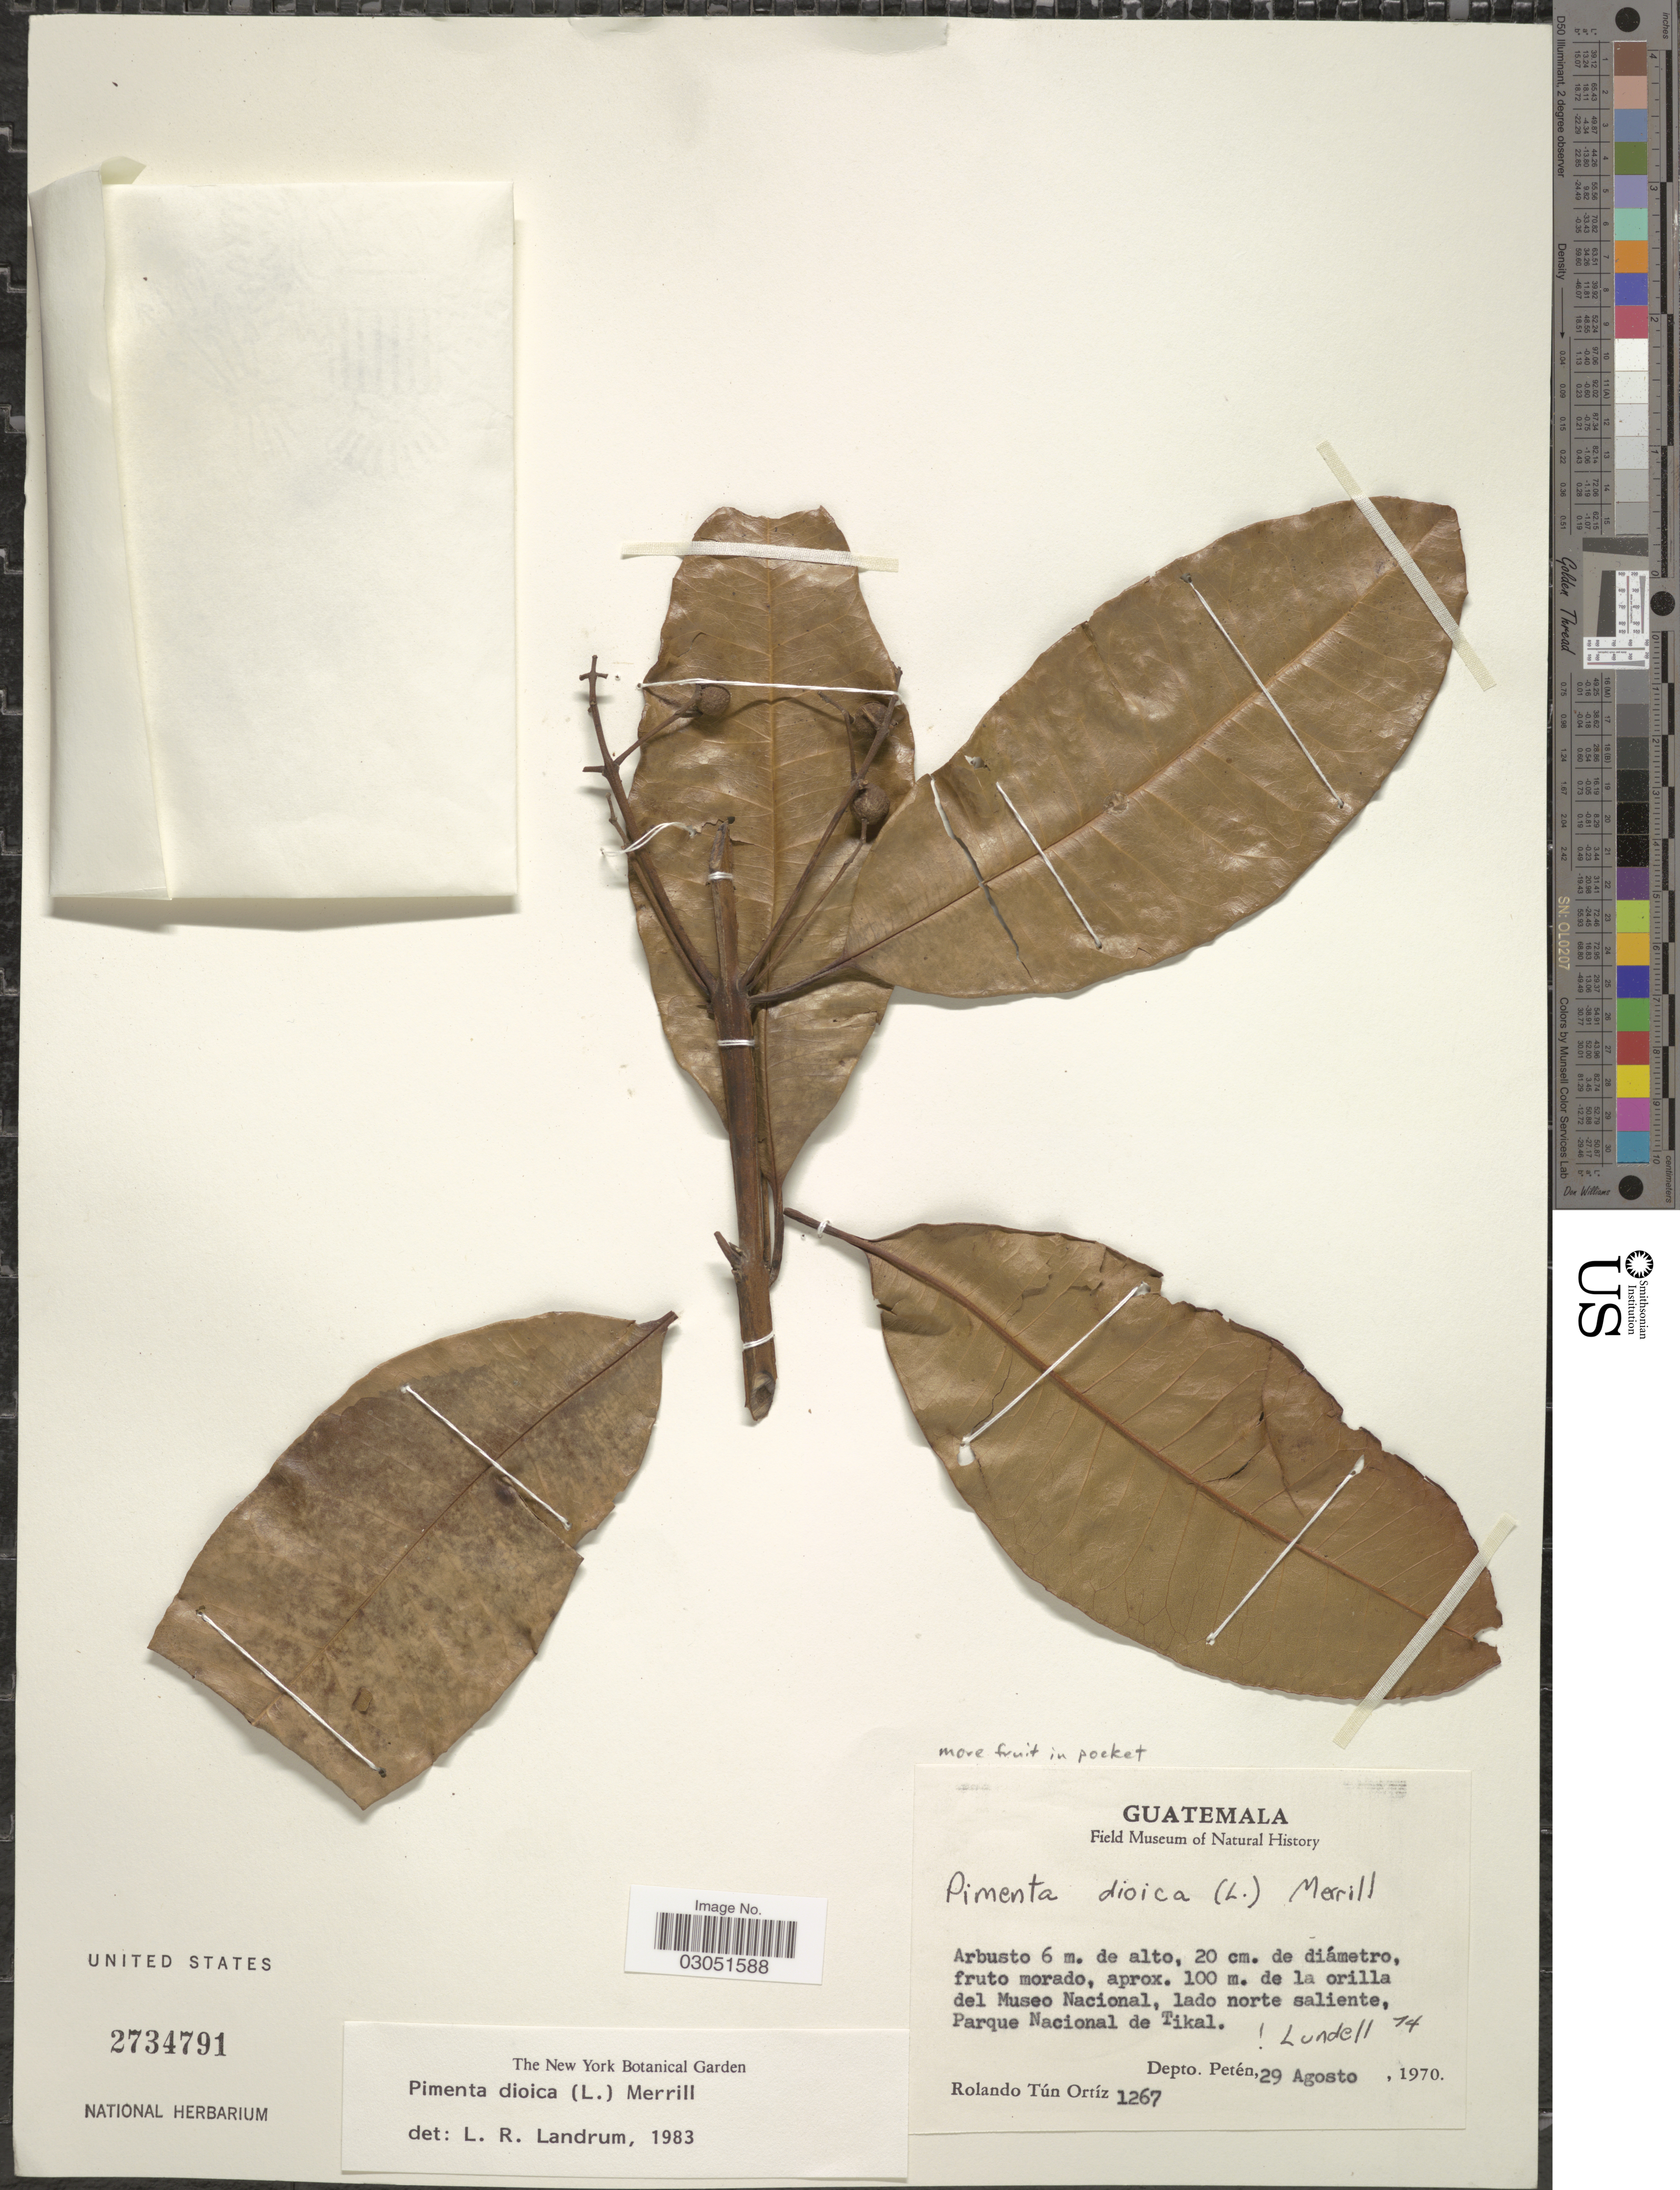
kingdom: Plantae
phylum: Tracheophyta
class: Magnoliopsida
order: Myrtales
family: Myrtaceae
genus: Pimenta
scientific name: Pimenta dioica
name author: (L.) Merr.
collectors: R. T. Ortíz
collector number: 1267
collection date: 1970-08-29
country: Guatemala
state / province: El Petén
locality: Approx. 100 m. de la orilla del Museo Nacional, lado norte saliente, Parque Nacional de Tikal. Depto. Petén.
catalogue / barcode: US 2734791